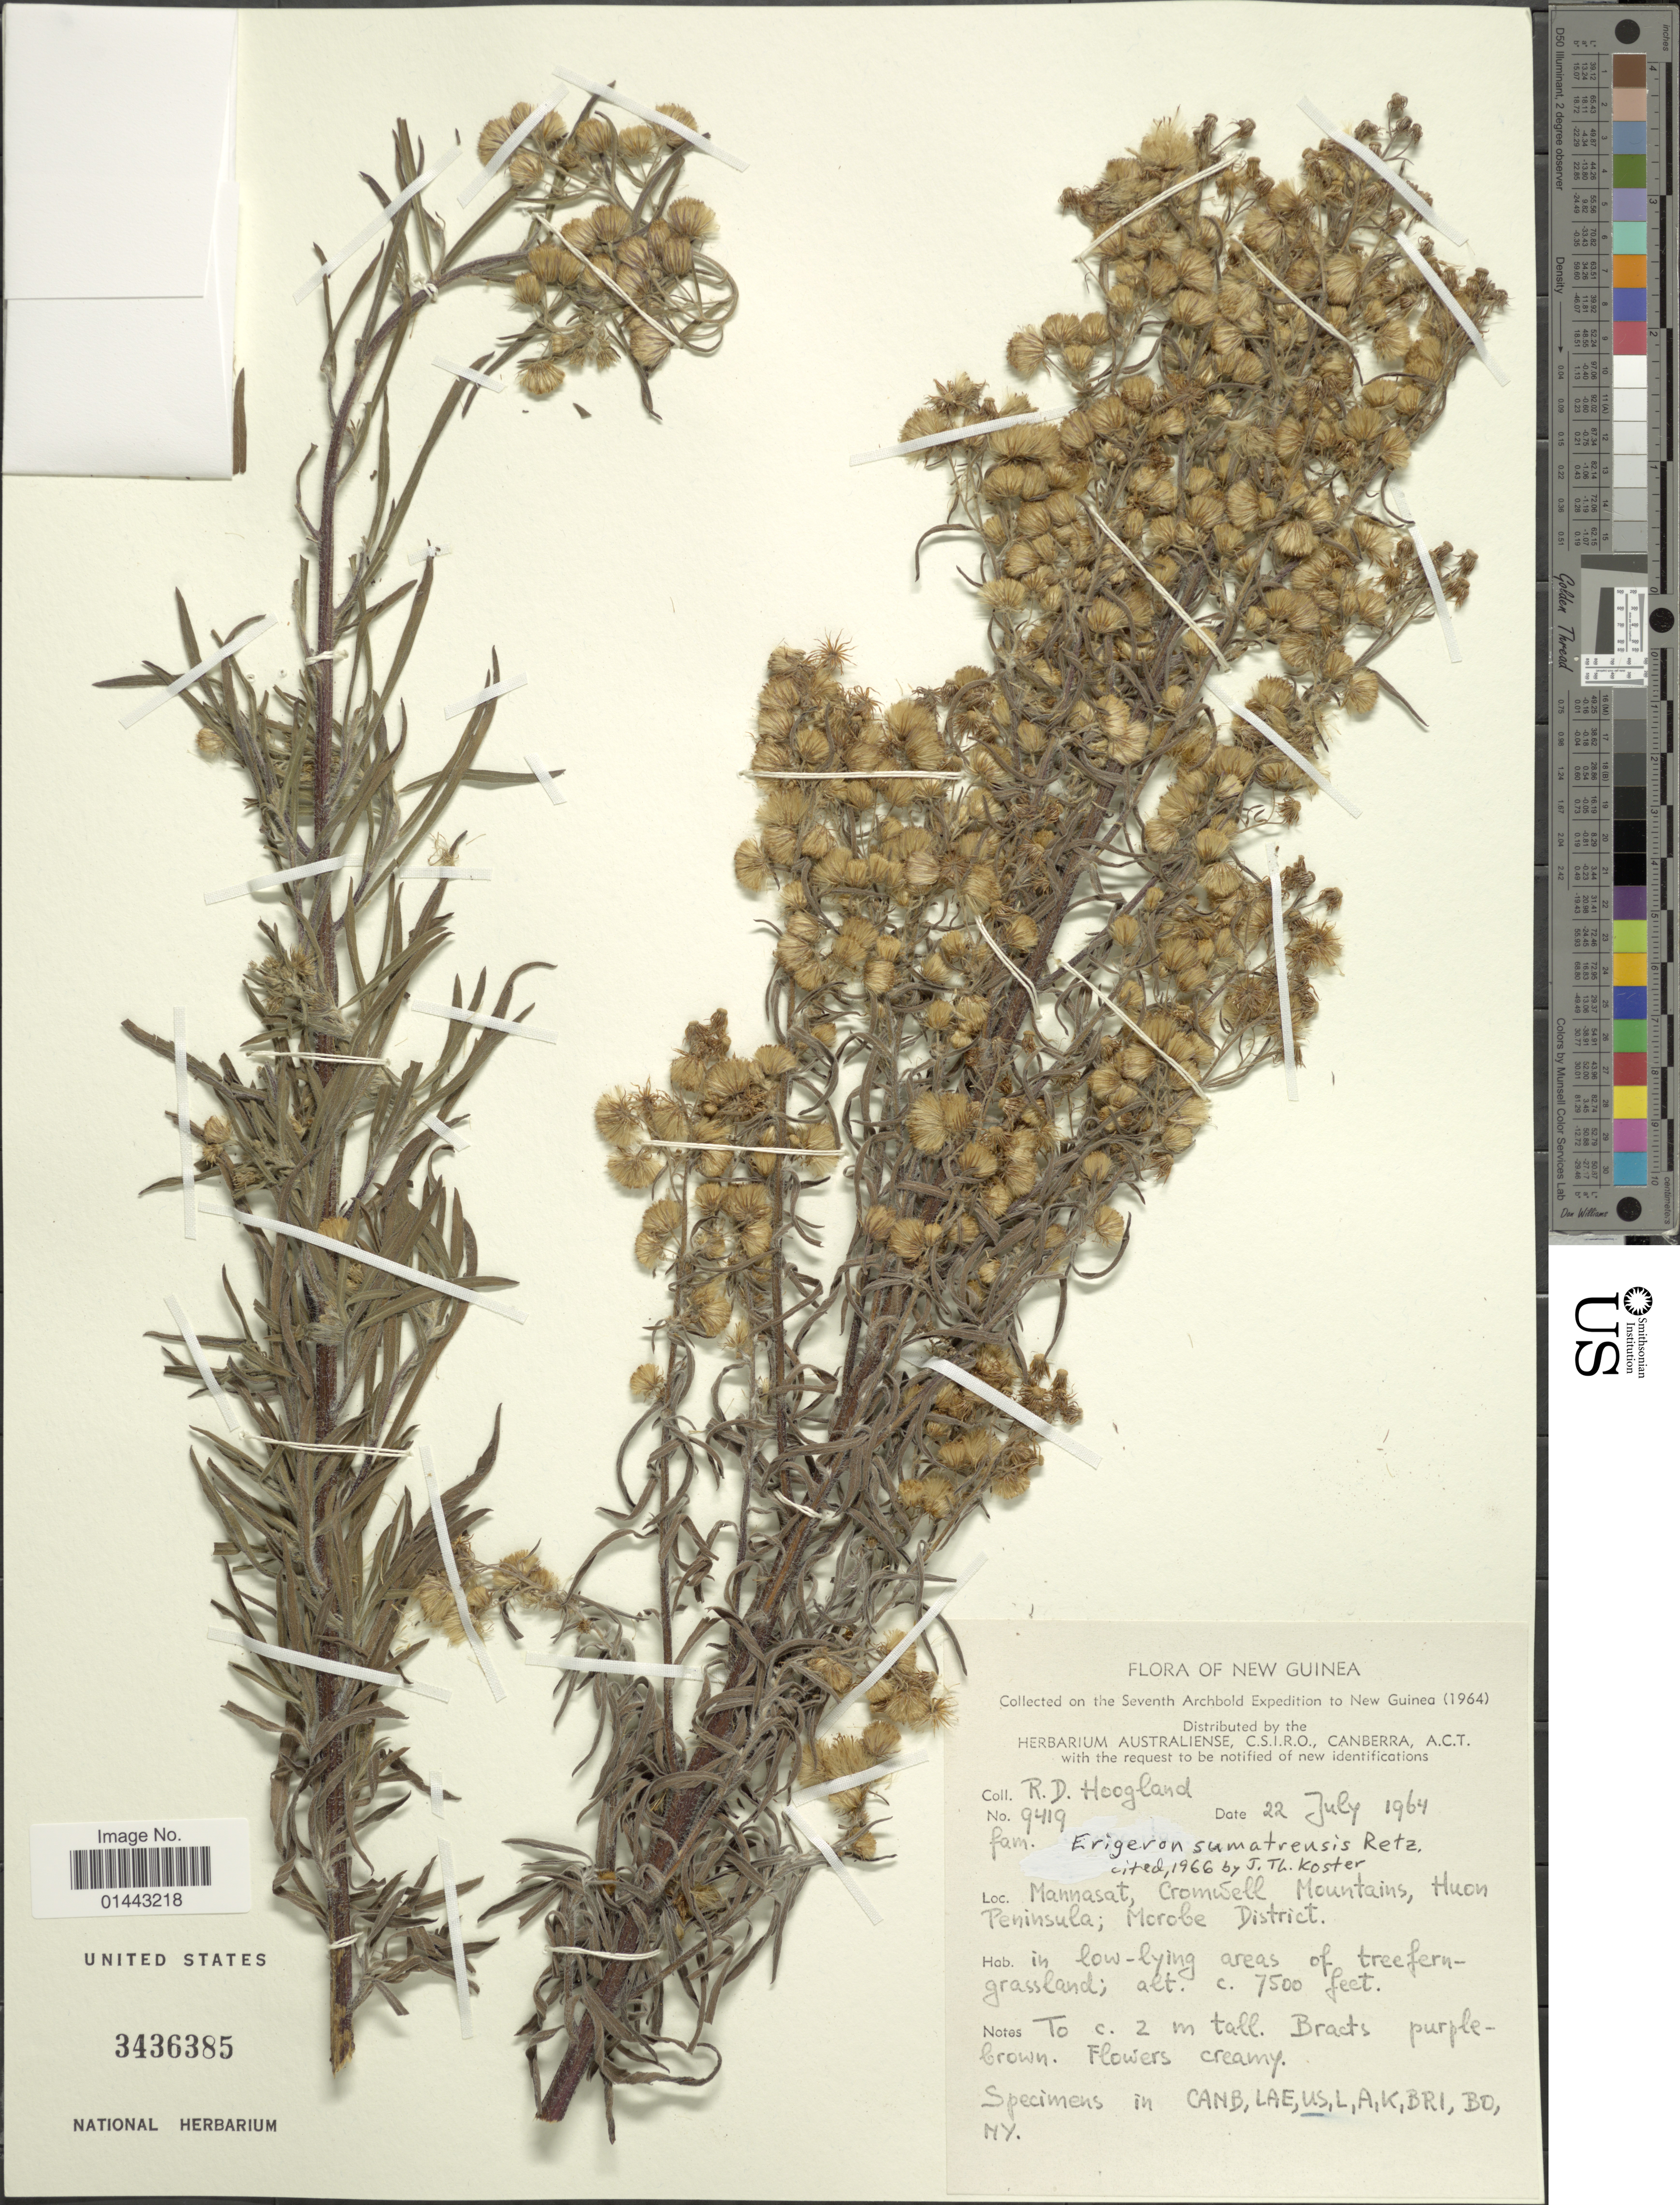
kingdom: Plantae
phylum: Tracheophyta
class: Magnoliopsida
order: Asterales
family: Asteraceae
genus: Erigeron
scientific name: Erigeron sumatrensis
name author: Retz.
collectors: R. D. Hoogland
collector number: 9419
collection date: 1964-07-22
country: Papua New Guinea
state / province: Morobe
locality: Mannasat, Cromwell Mountains, Huon Peninsula.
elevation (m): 2286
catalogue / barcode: US 3436385